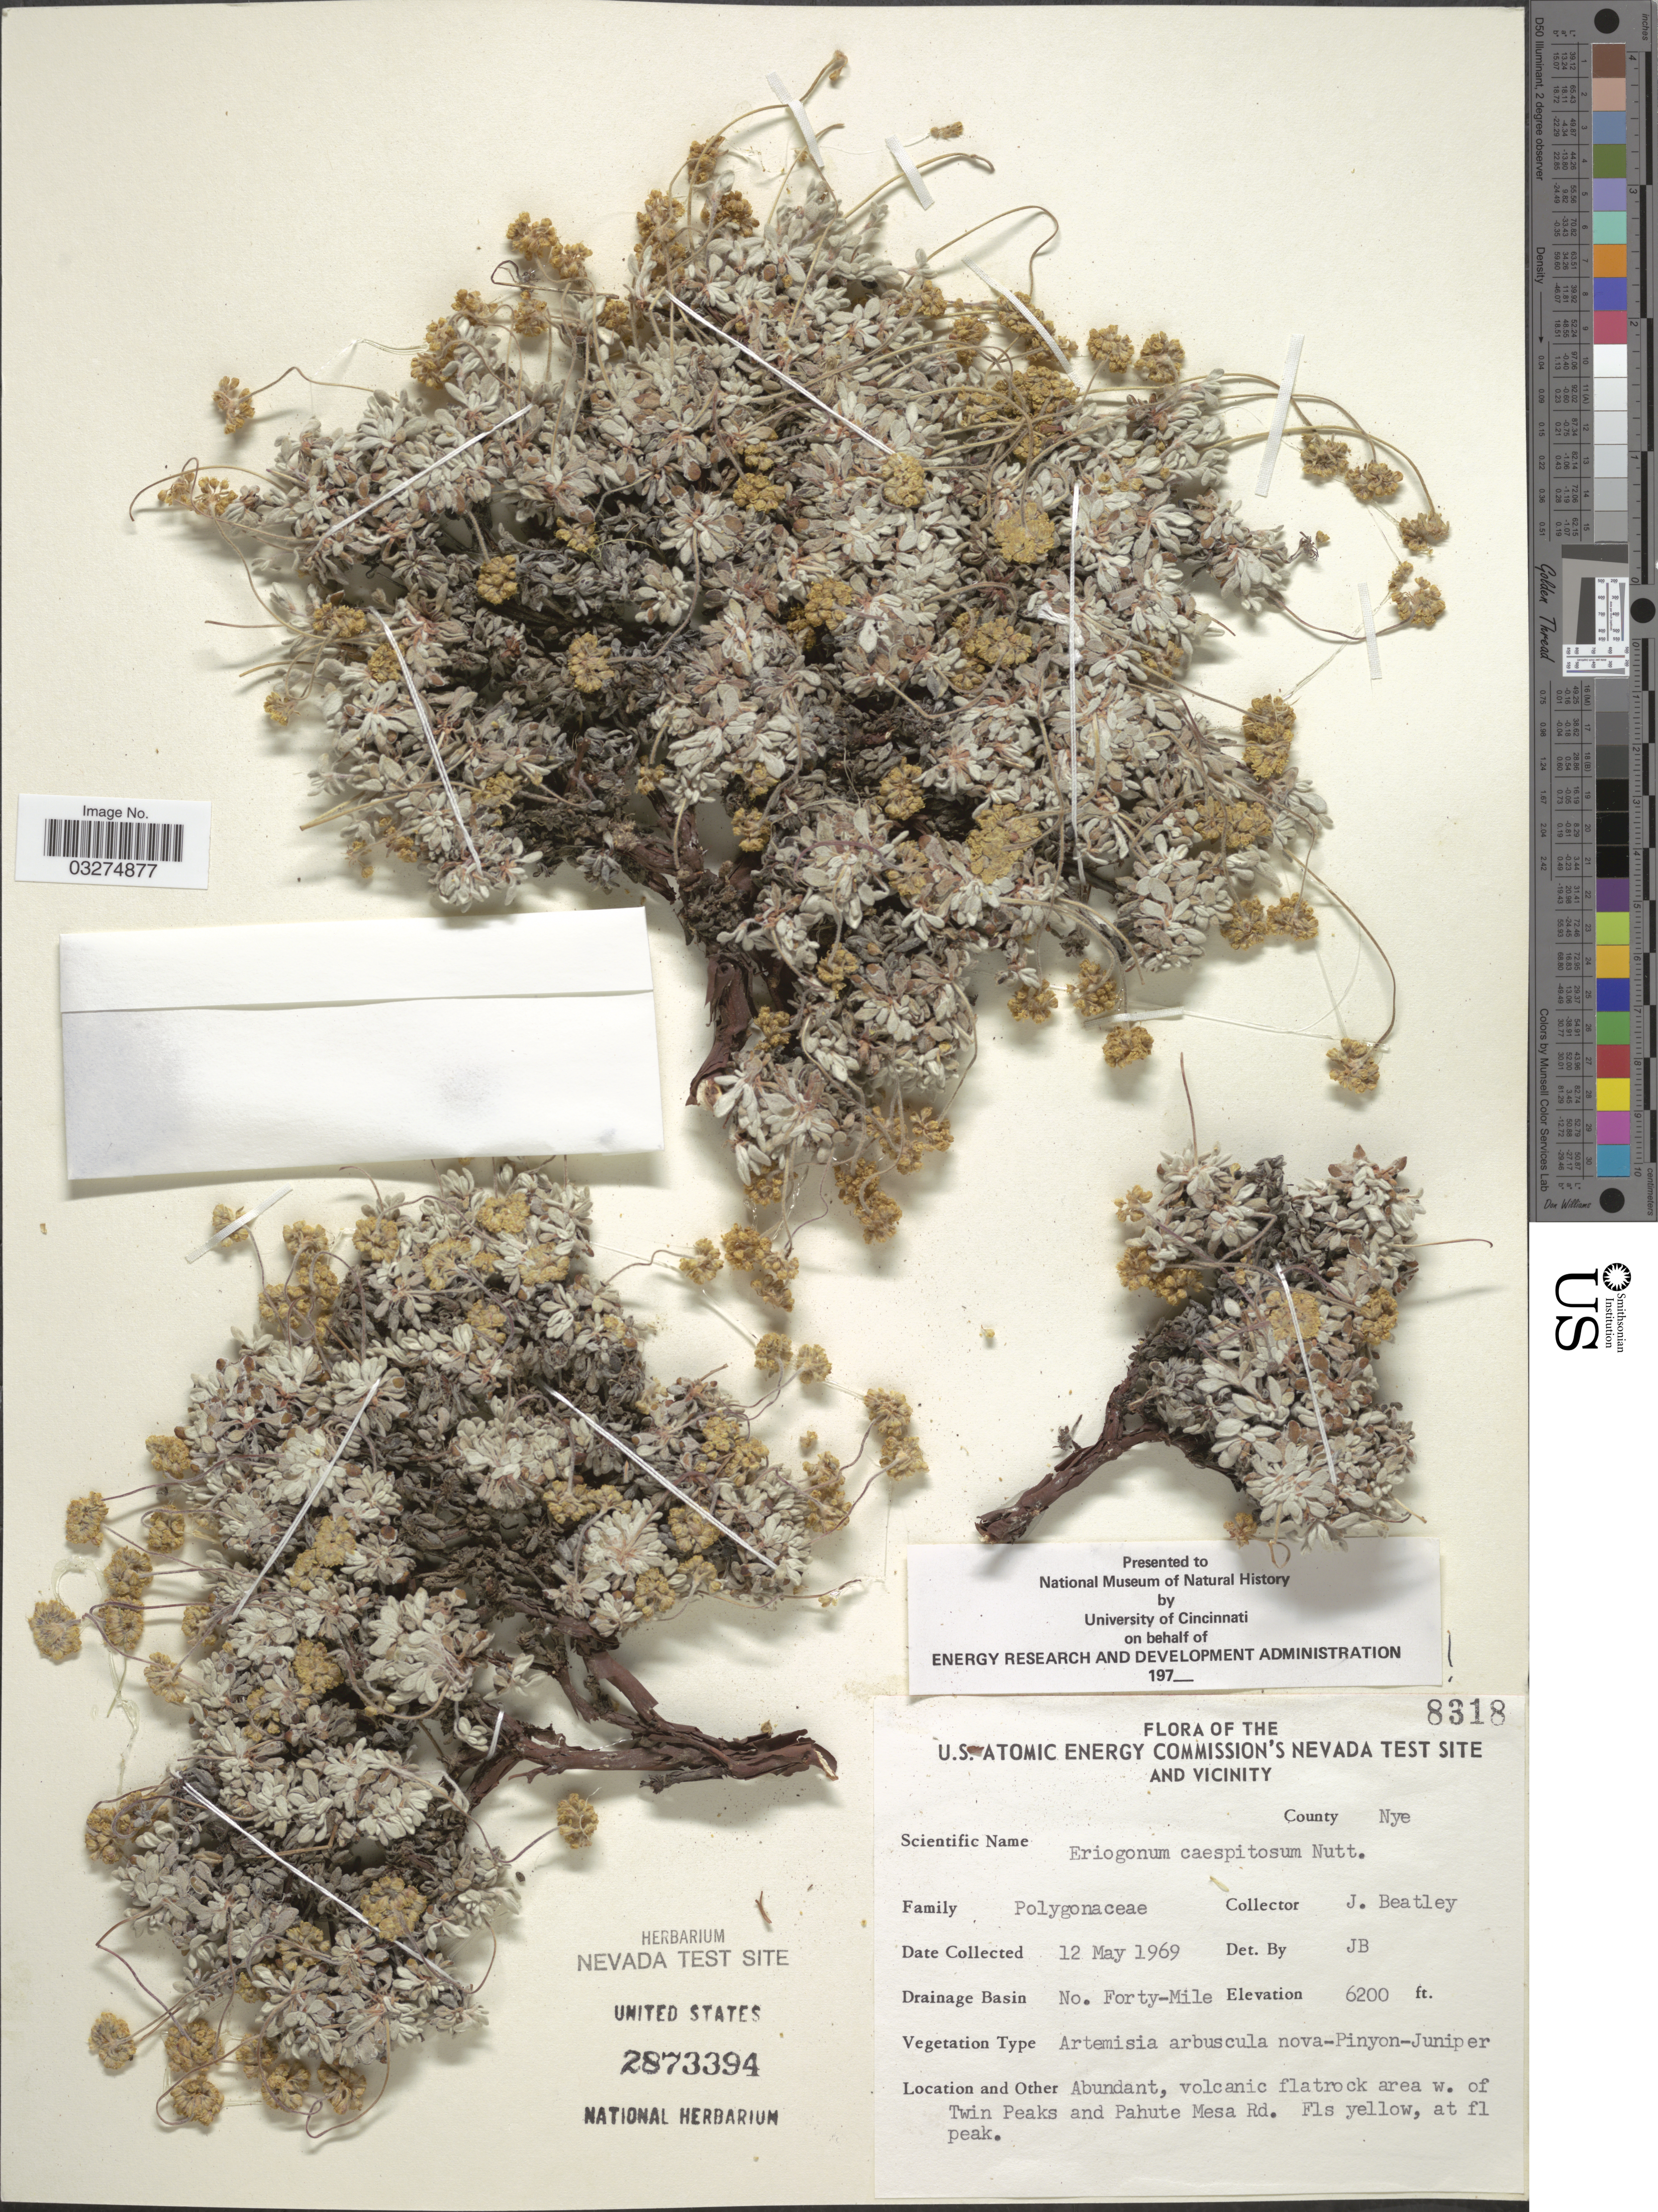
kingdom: Plantae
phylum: Tracheophyta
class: Magnoliopsida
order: Caryophyllales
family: Polygonaceae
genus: Eriogonum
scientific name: Eriogonum caespitosum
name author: Nutt.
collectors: J. C. Beatley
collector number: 8318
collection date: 1969-05-12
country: United States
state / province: Nevada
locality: U.S. Atomic Energy Commission's Nevada Test Site and Vicinity. County Nye. Drainage Basin No. Forty-Mile. Abundant, volcanic flatrock area w. of Twin Peaks and Pahute Mesa Rd.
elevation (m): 1890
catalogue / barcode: US 2873394